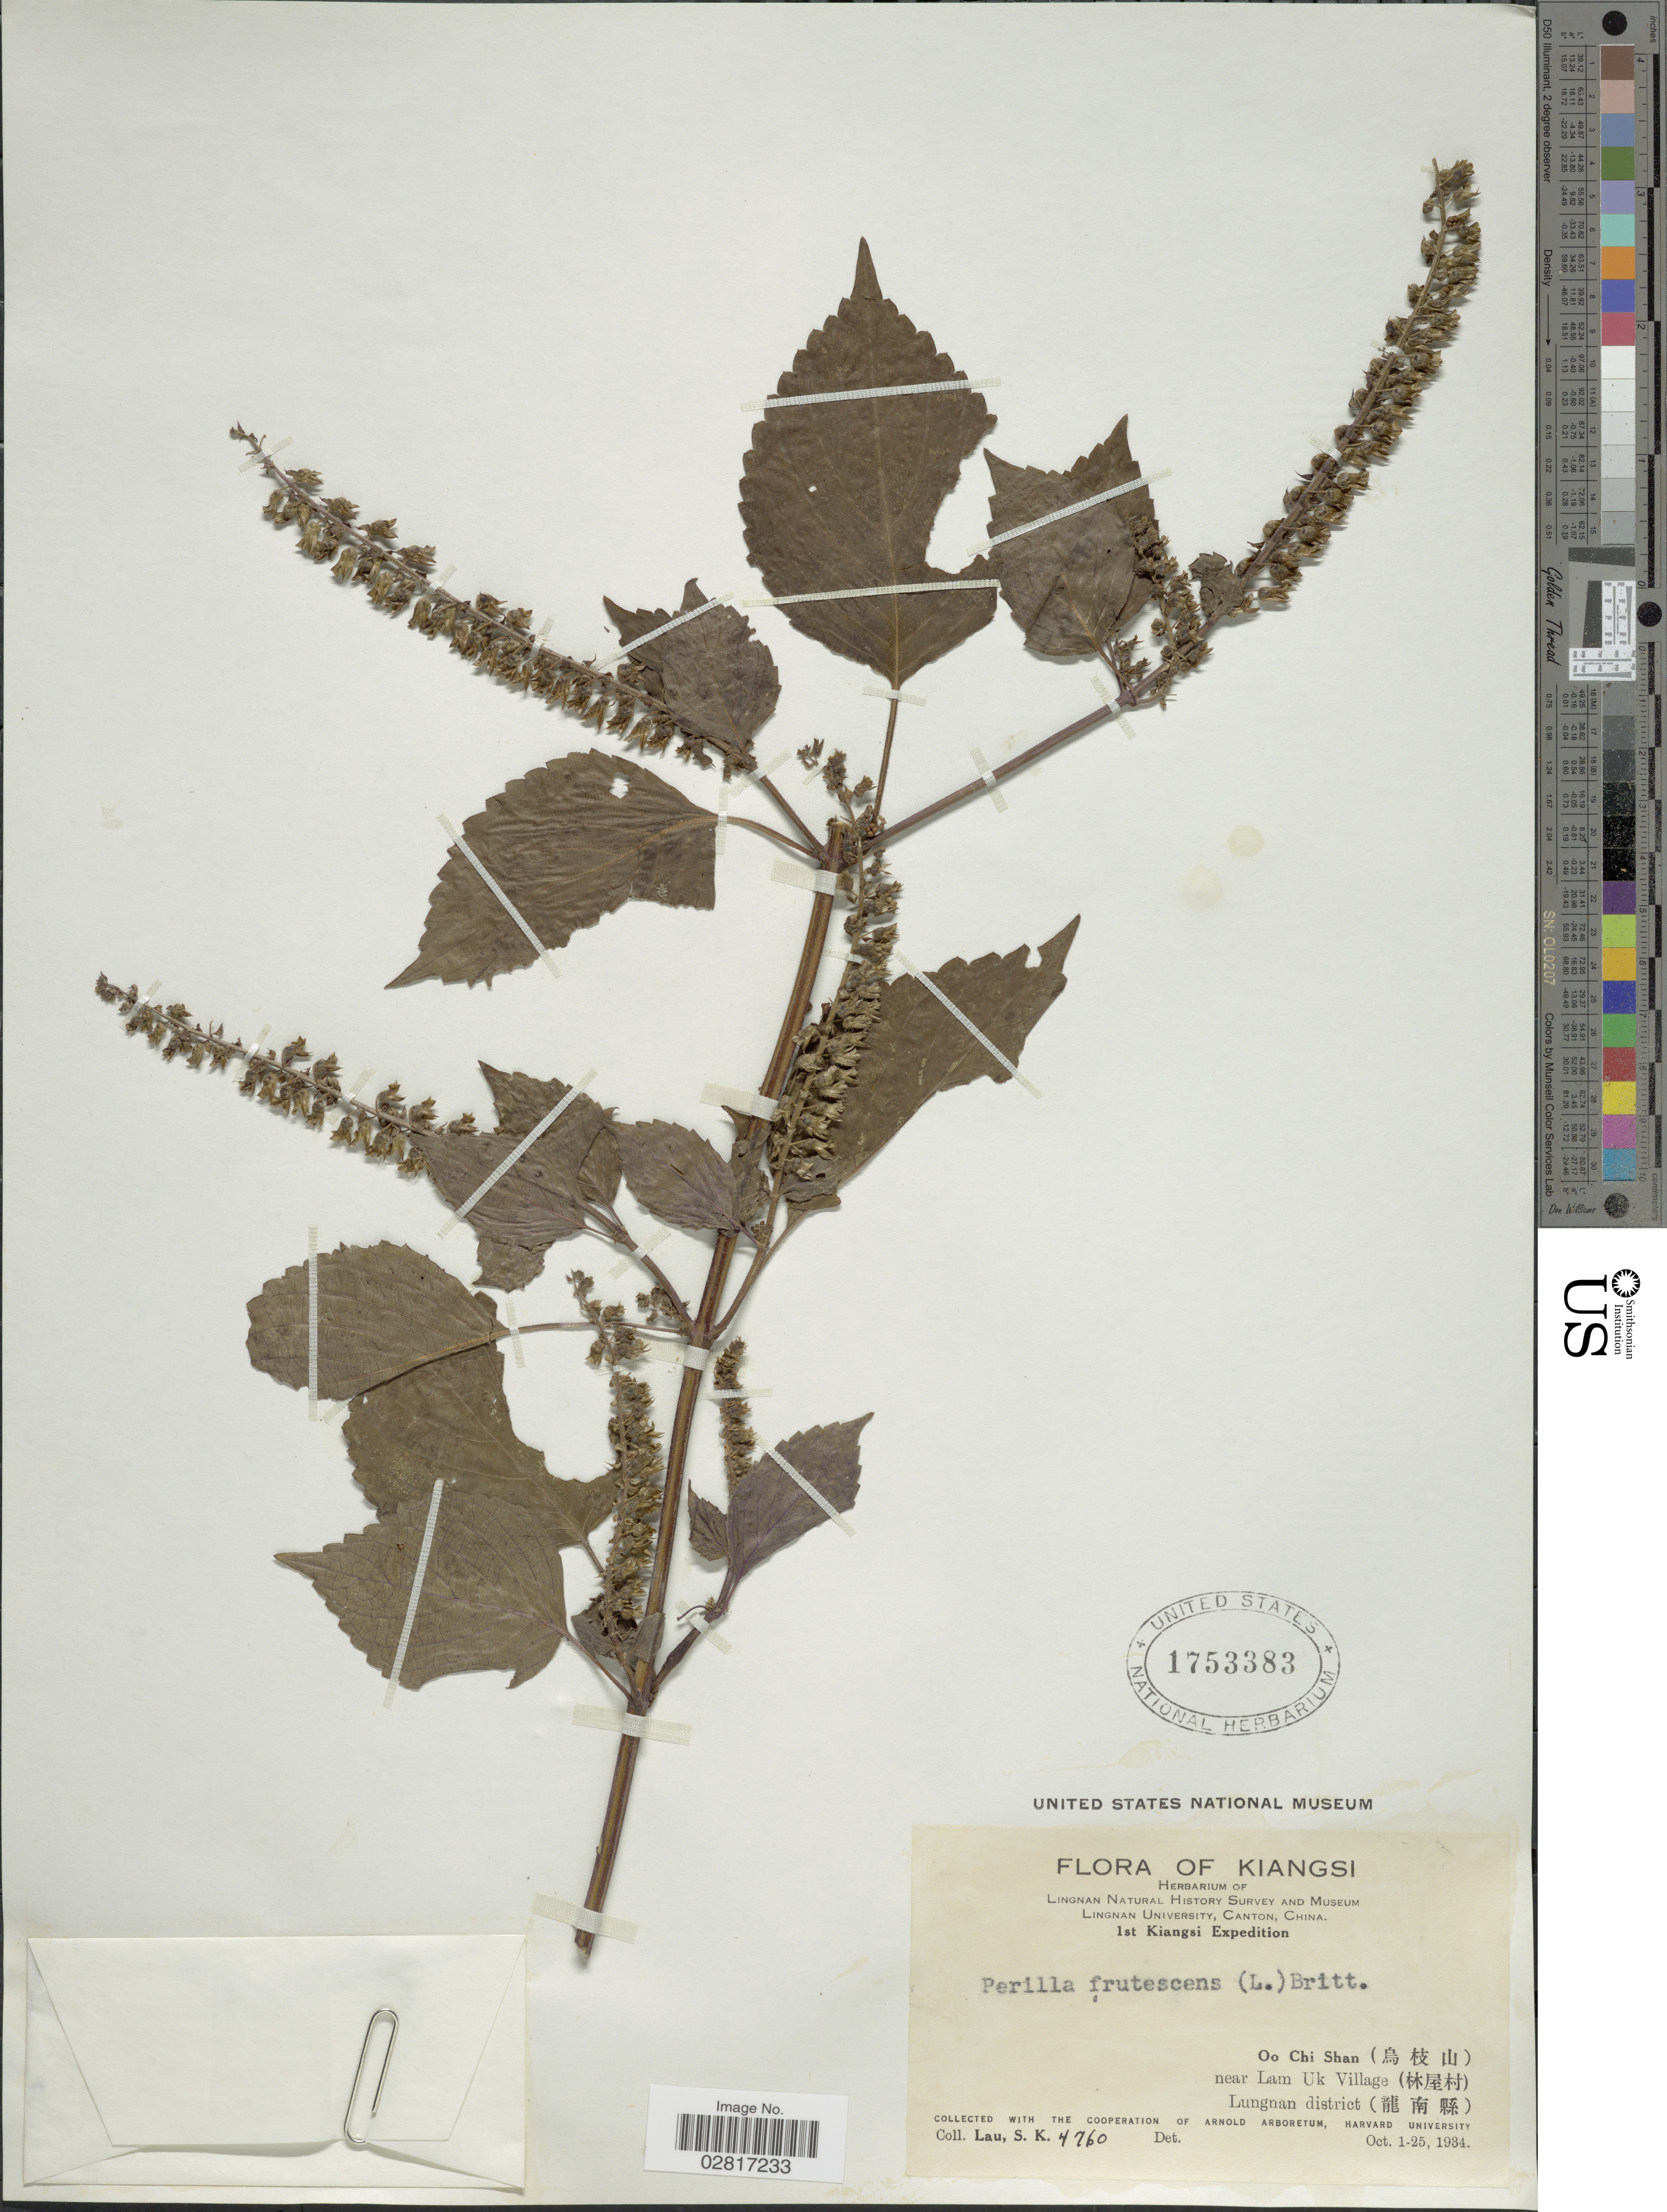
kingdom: Plantae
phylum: Tracheophyta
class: Magnoliopsida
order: Lamiales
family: Lamiaceae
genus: Perilla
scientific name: Perilla frutescens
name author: (L.) Britton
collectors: S. K. Lau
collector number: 4760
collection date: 1934-10-01/1934-10-25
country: China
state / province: Jiangxi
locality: Kiangsi, Oo Chi Shan, near Lam Uk Village, Lungnan district.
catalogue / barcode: US 1753383